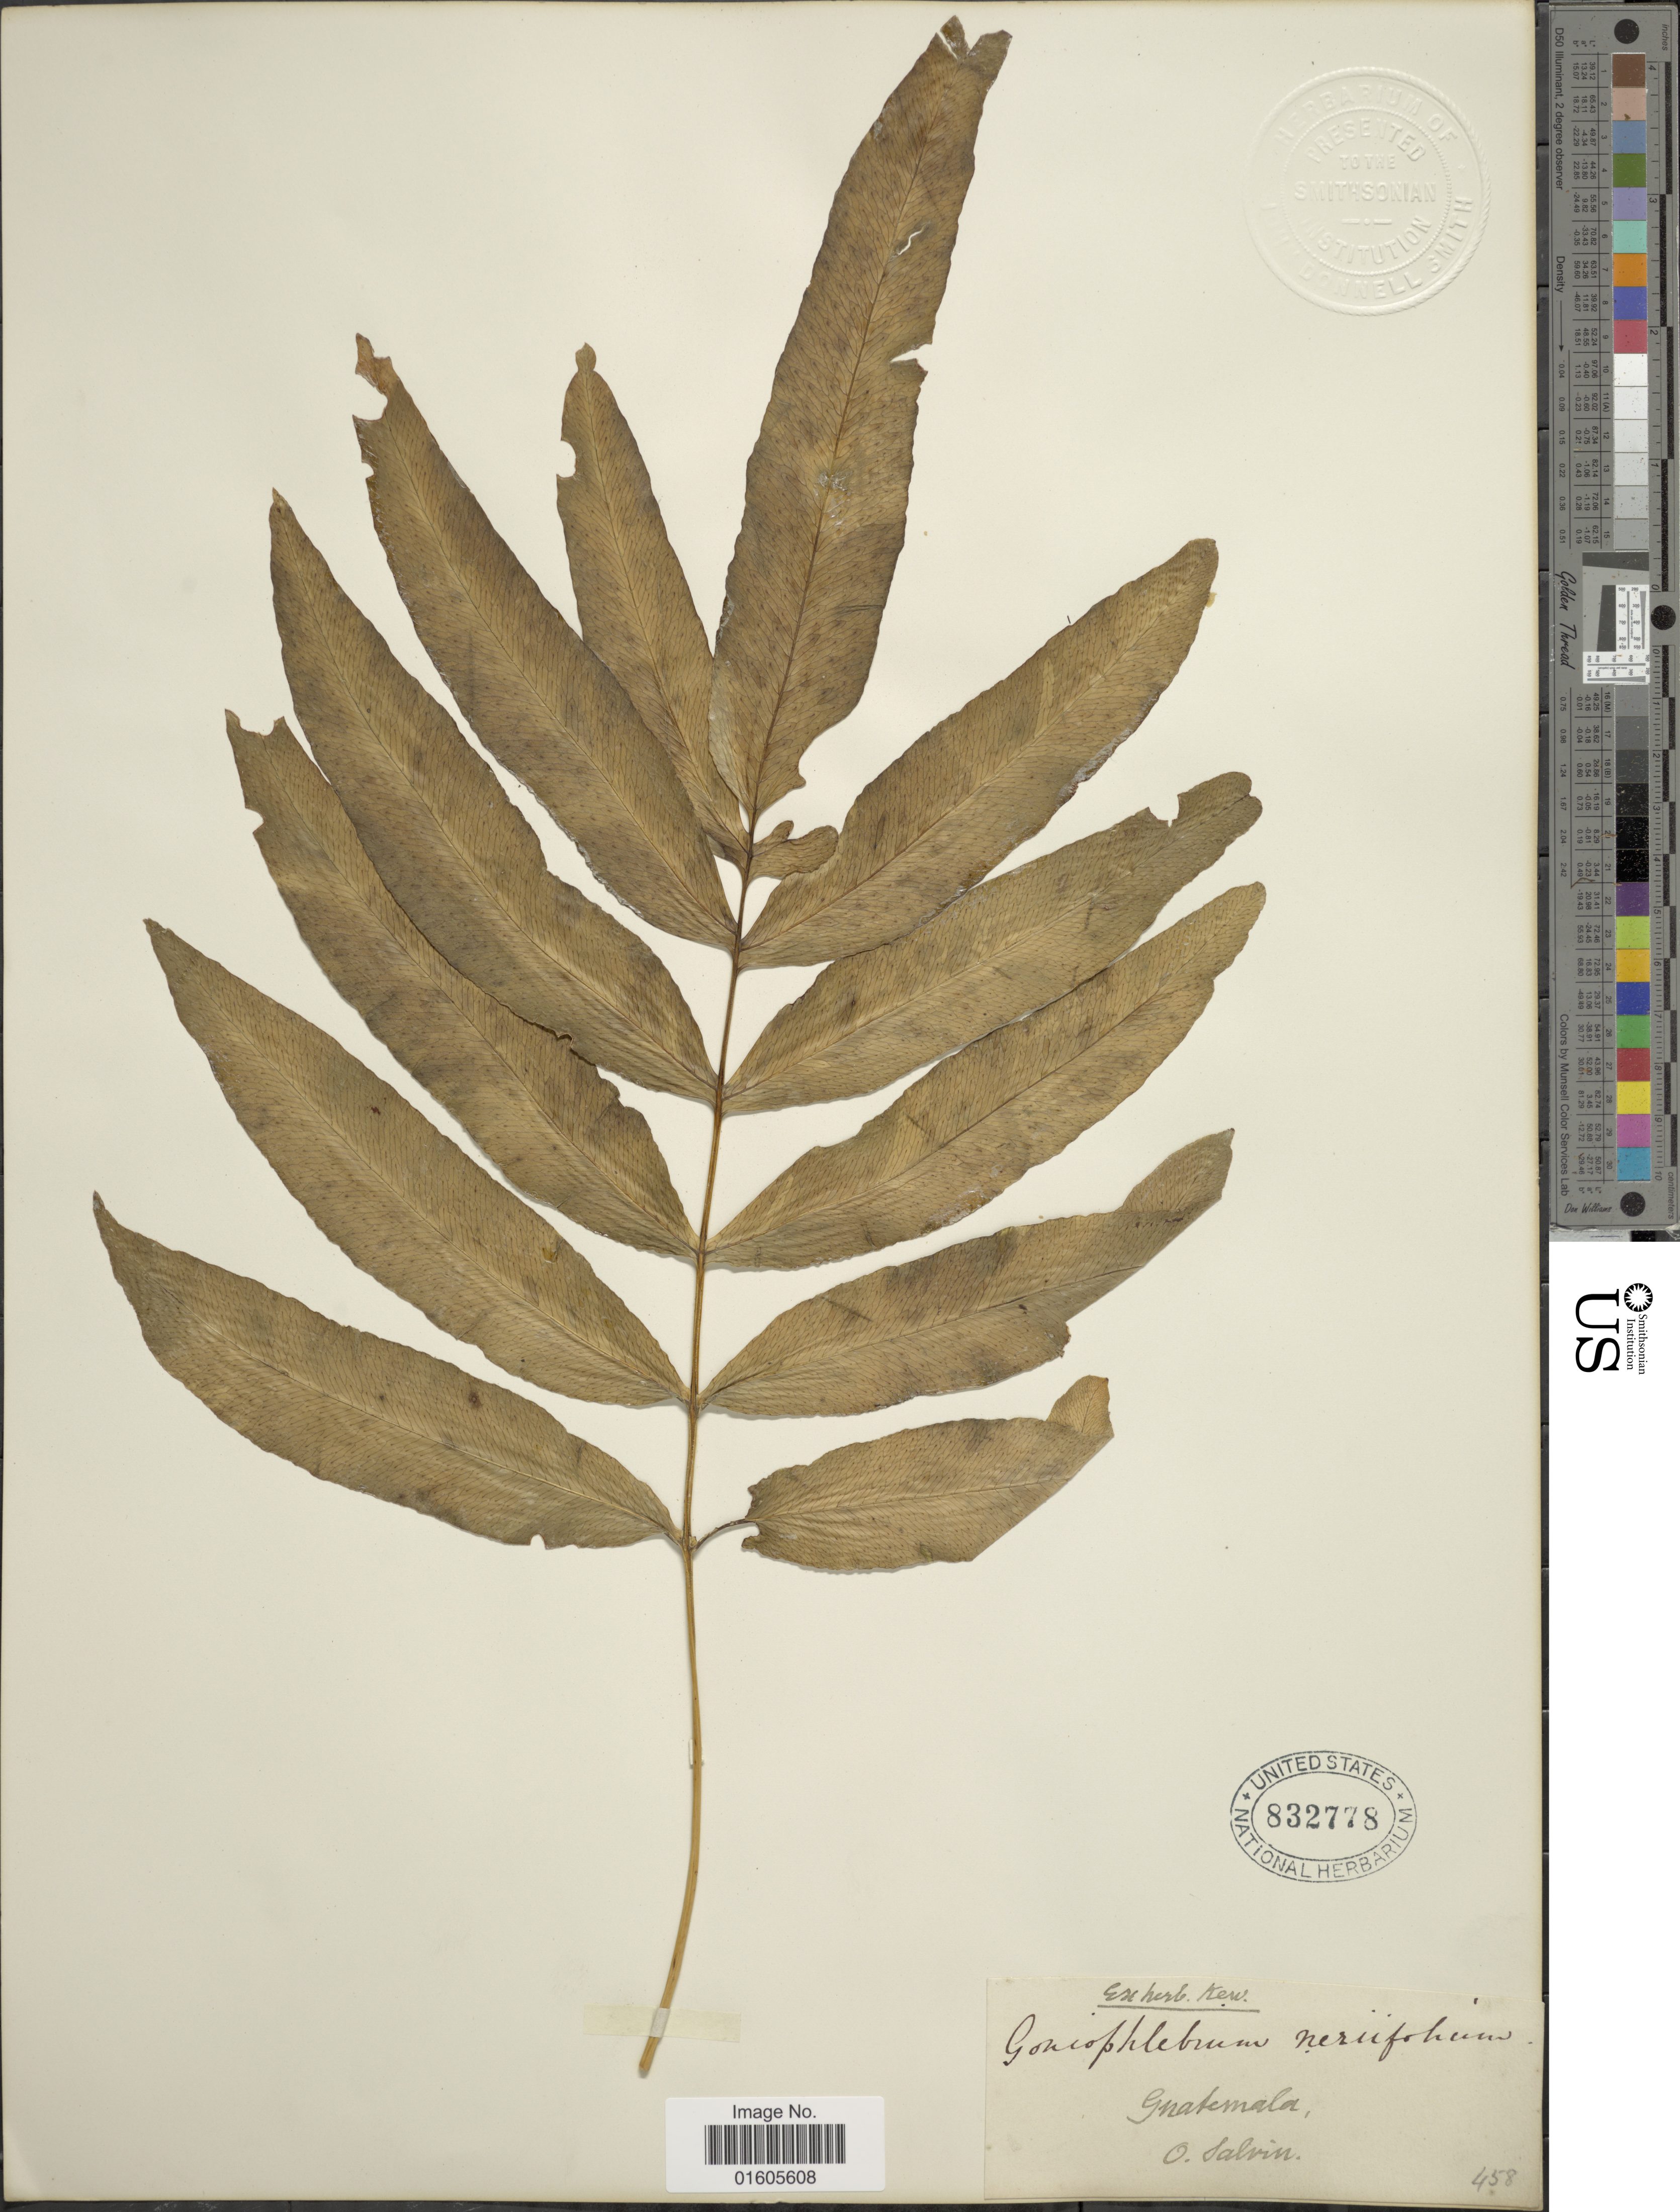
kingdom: Plantae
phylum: Tracheophyta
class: Polypodiopsida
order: Polypodiales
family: Polypodiaceae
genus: Serpocaulon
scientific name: Serpocaulon triseriale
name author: (Sw.) A.R. Sm.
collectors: O. Salvin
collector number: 458*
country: Guatemala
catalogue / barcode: US 832778